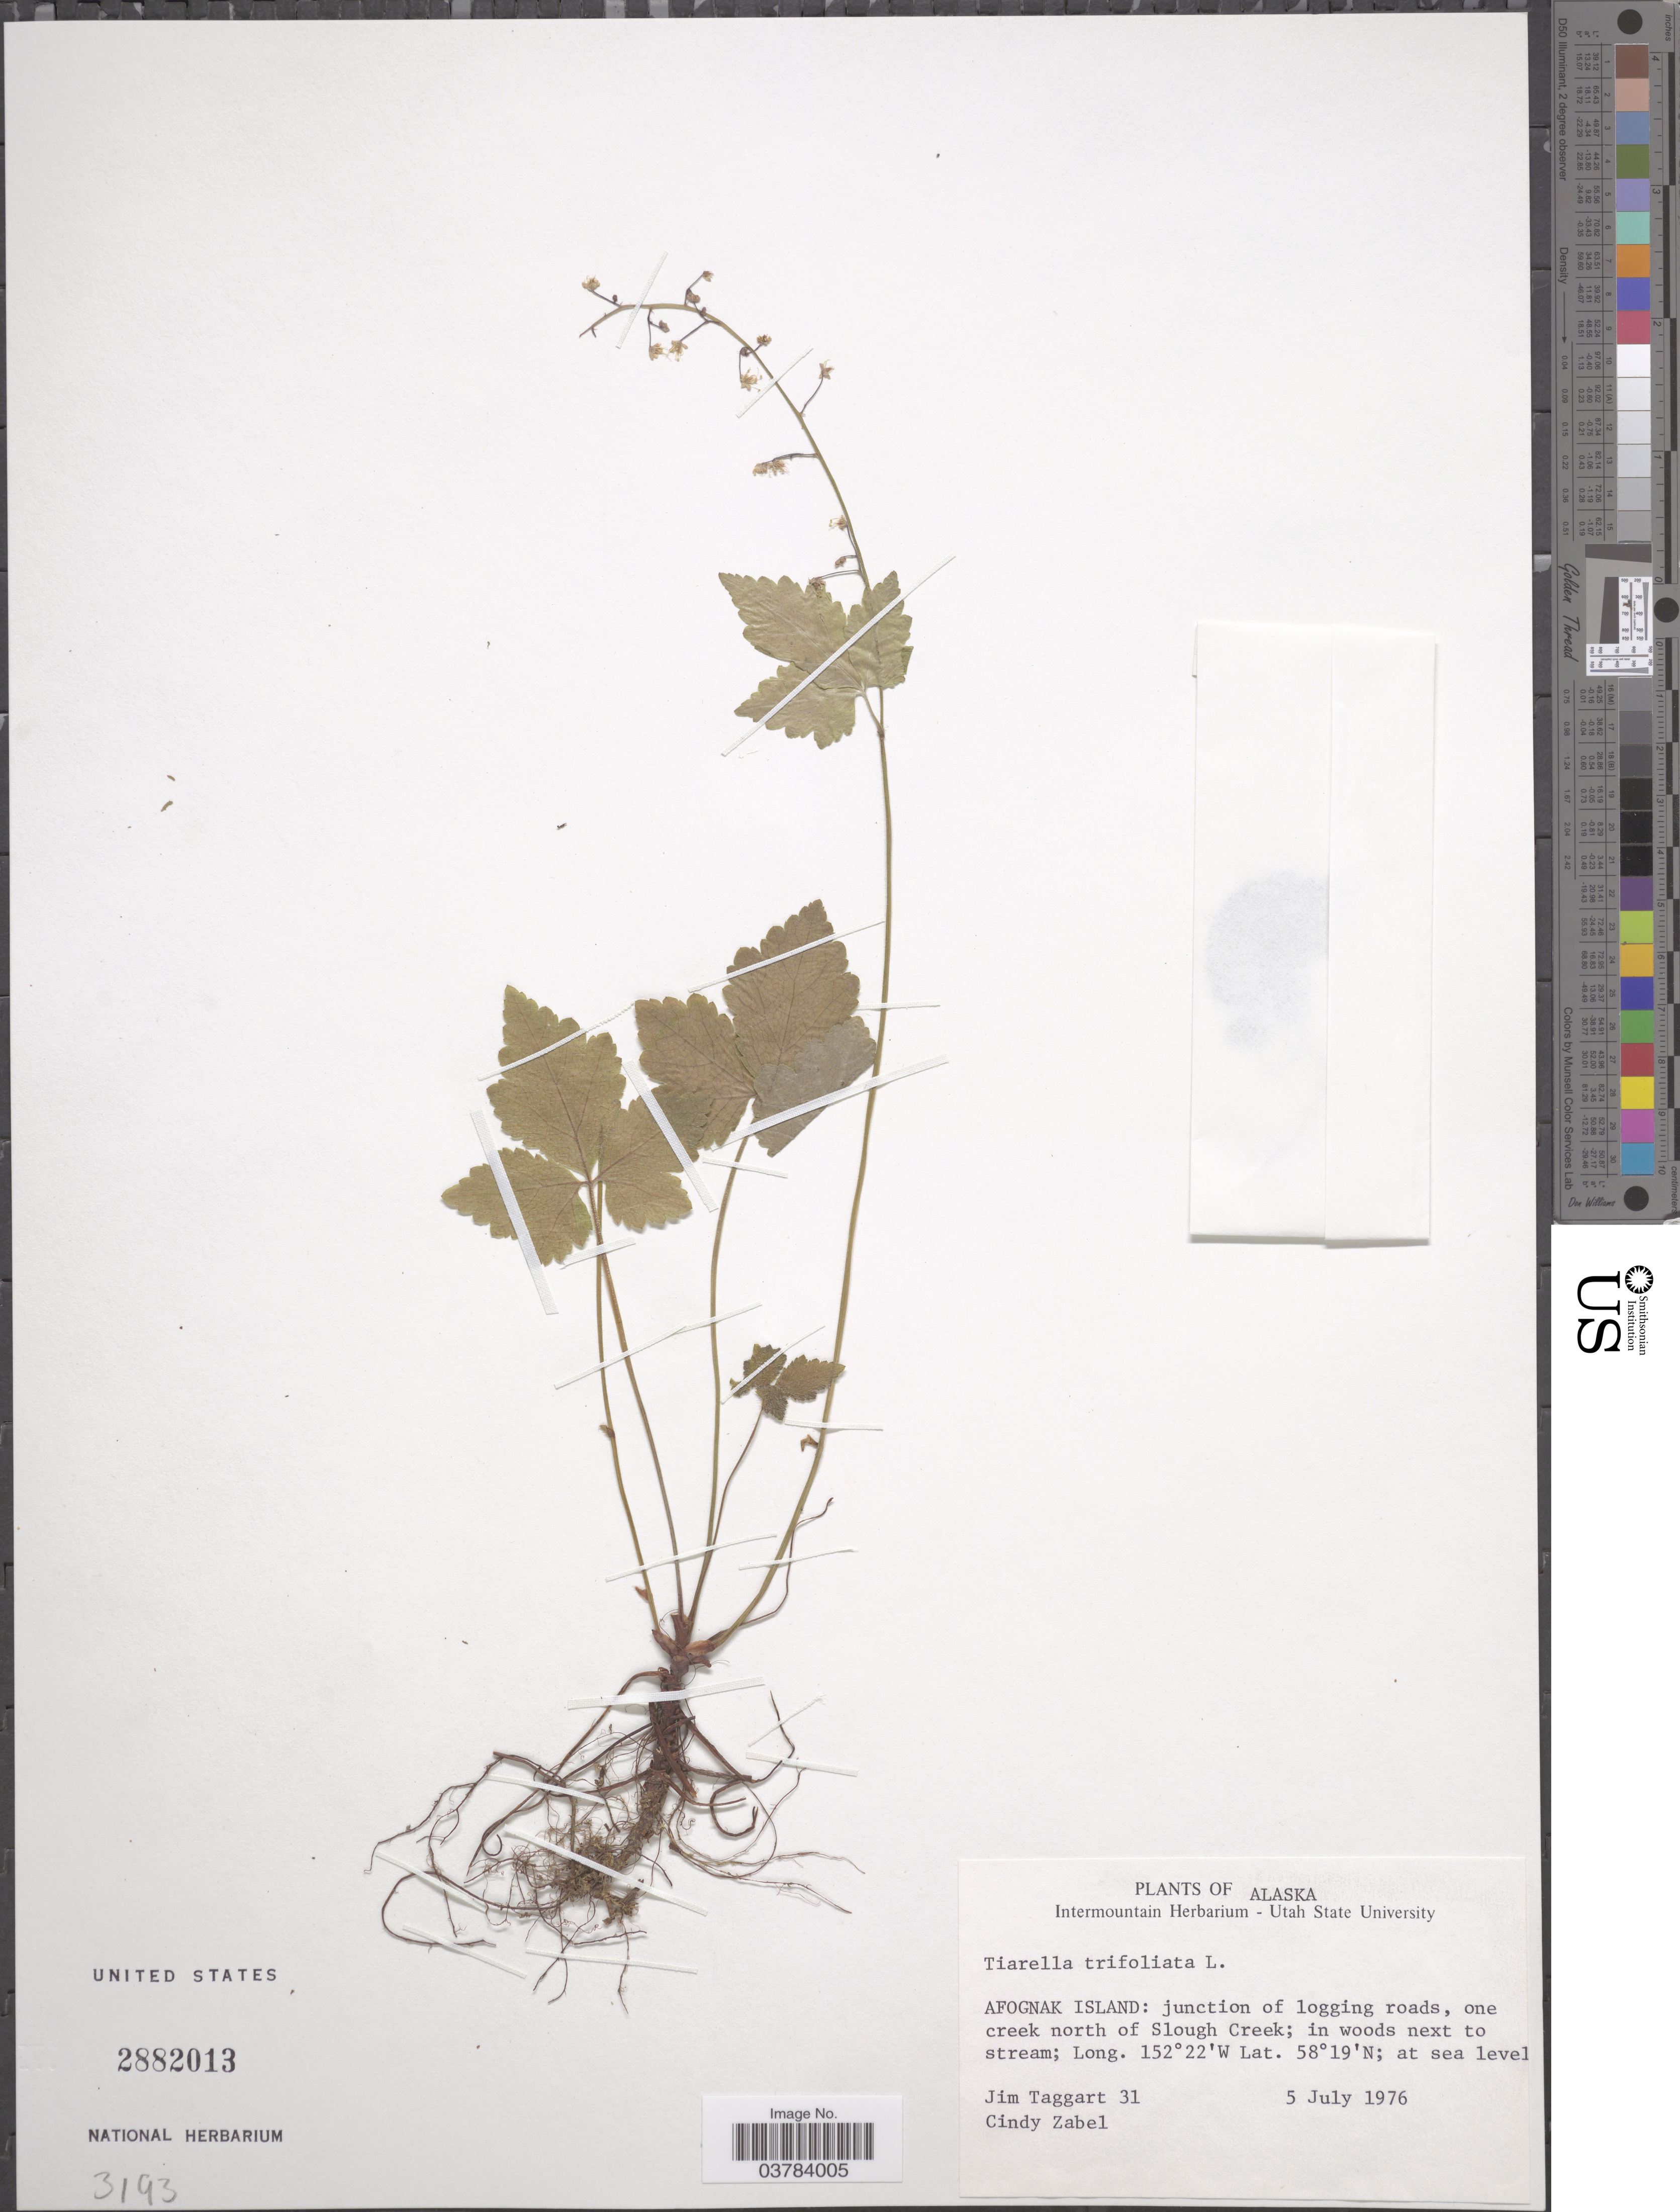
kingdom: Plantae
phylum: Tracheophyta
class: Magnoliopsida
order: Saxifragales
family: Saxifragaceae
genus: Tiarella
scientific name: Tiarella trifoliata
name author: L.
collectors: J. Taggart & C. Zabel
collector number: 31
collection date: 1976-07-05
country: United States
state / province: Alaska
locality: Afognak Island: junction of logging roads, one creek north of Slough Creek.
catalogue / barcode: US 2882013